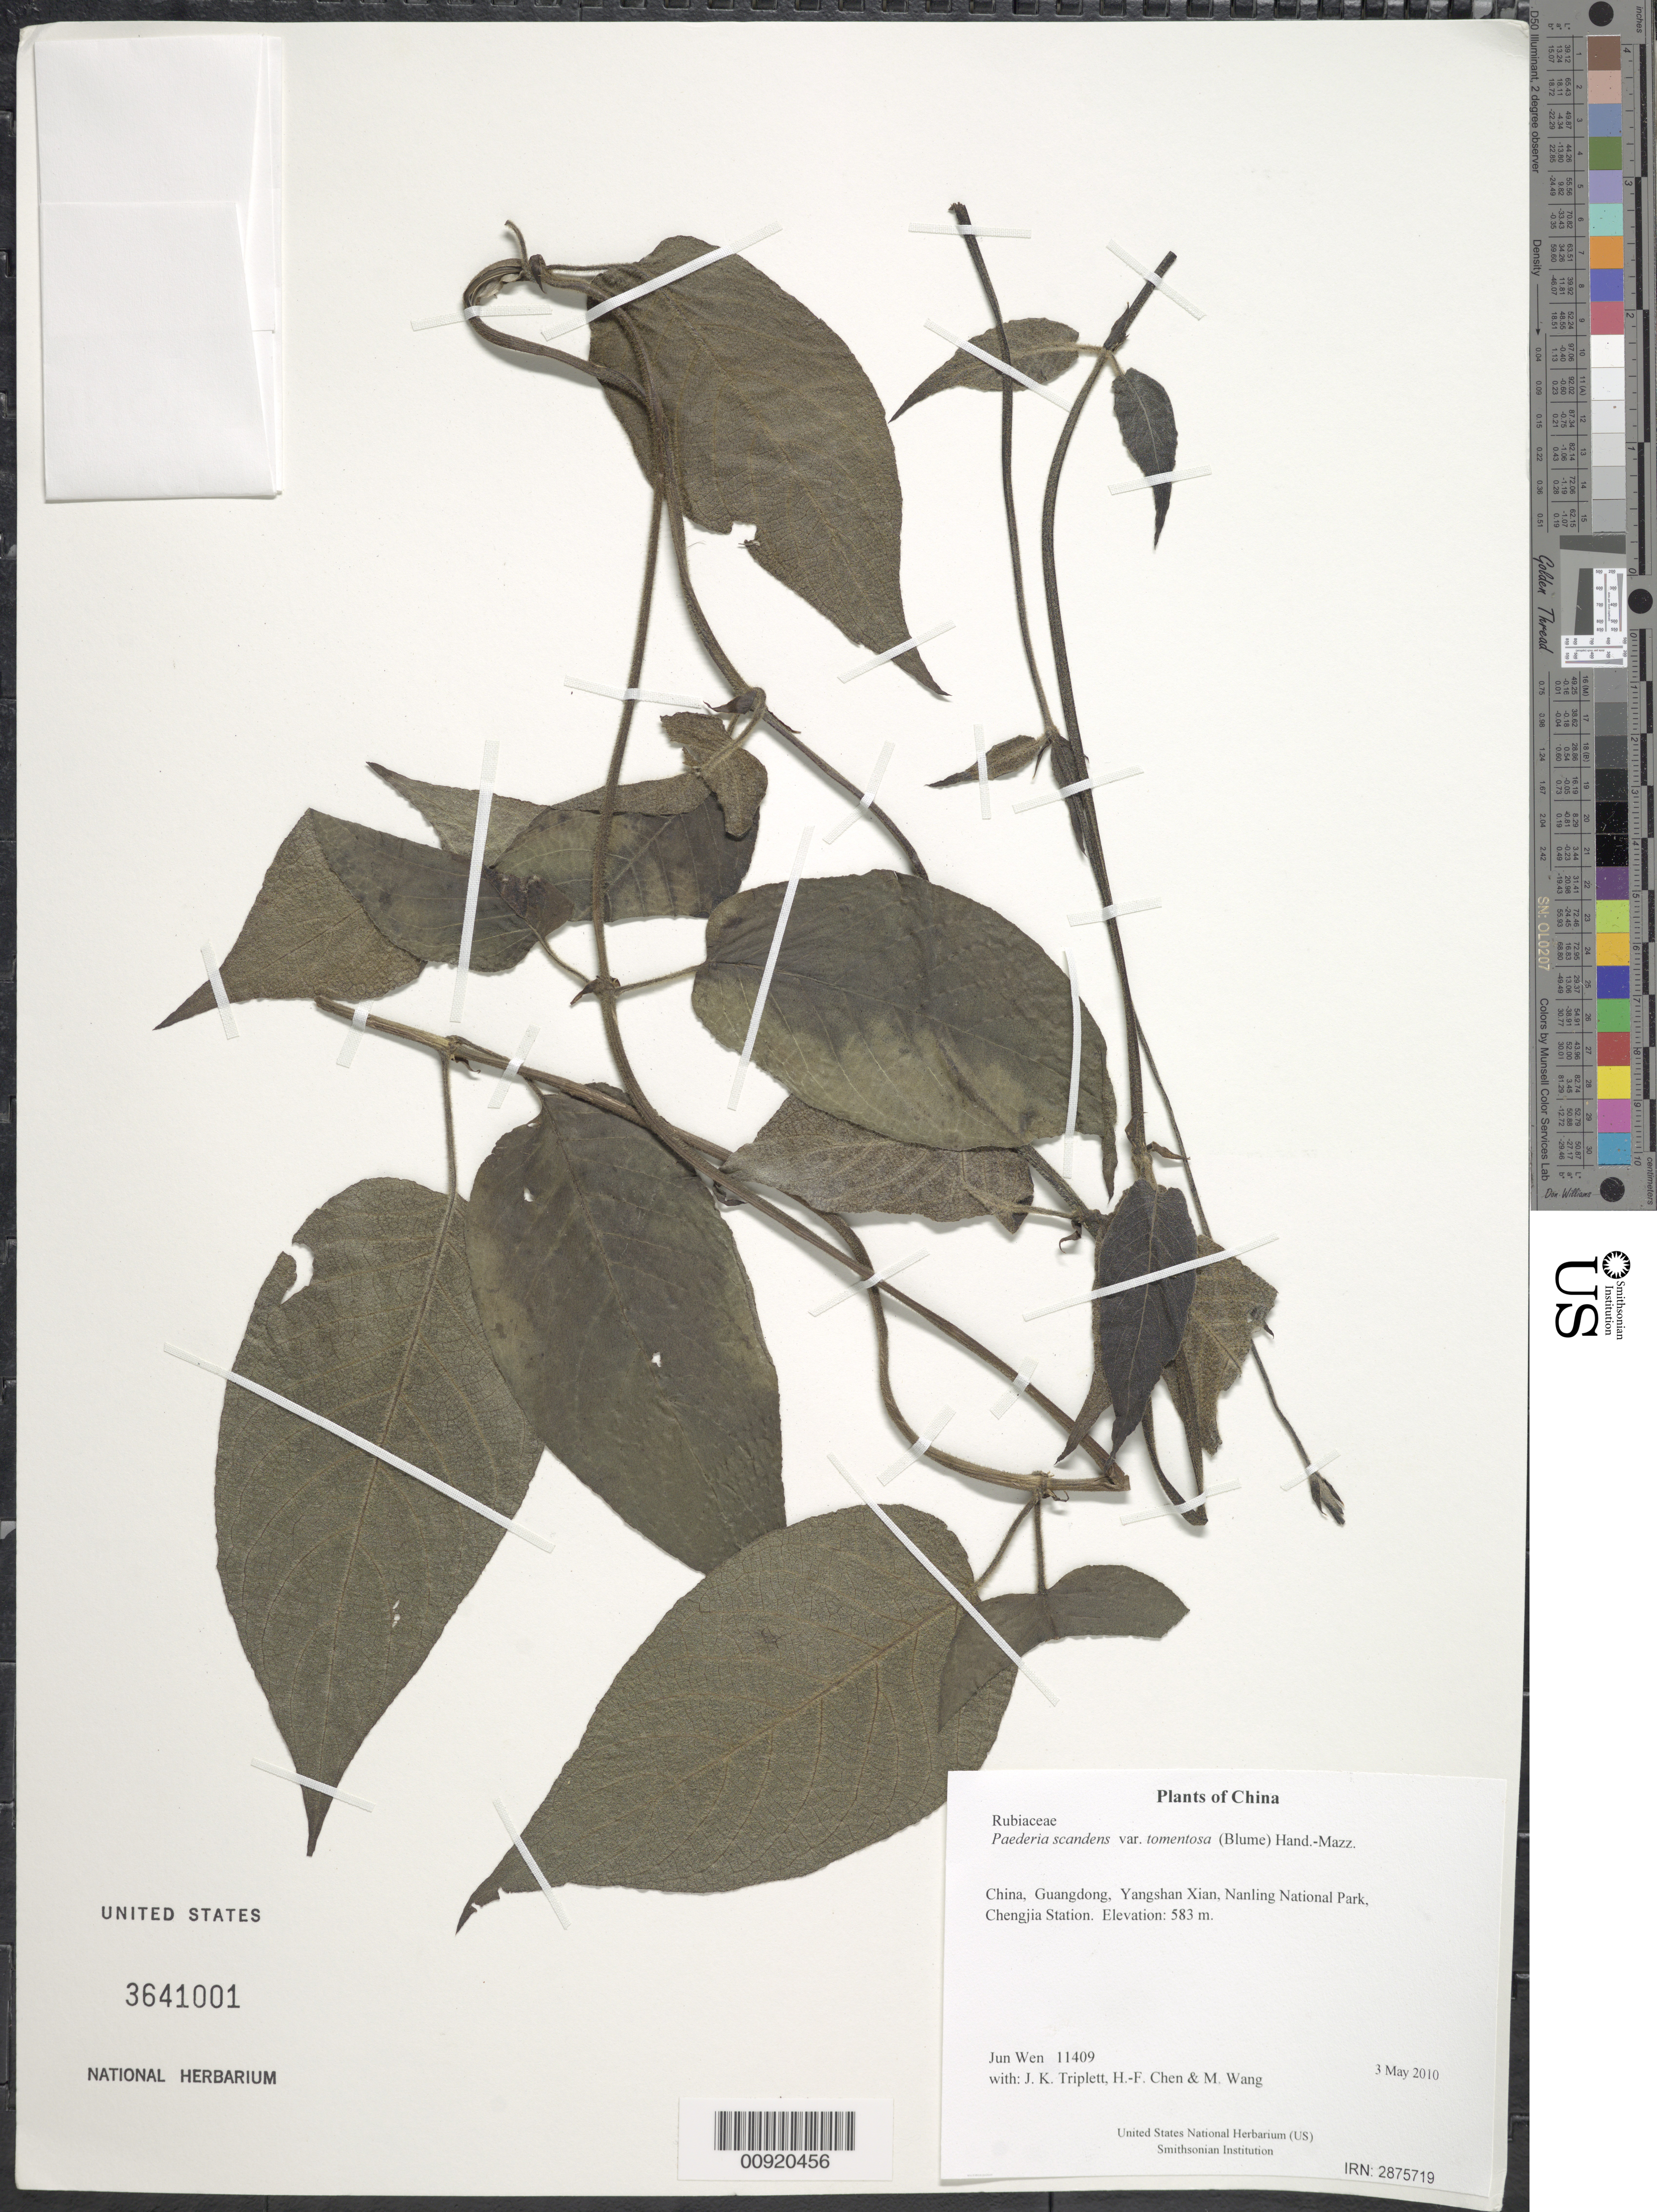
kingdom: Plantae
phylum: Tracheophyta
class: Magnoliopsida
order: Gentianales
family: Rubiaceae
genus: Paederia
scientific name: Paederia scandens var. tomentosa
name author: (Blume) Hand.-Mazz.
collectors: J. Wen, J. K. Triplett, H.-F. Chen & M. Wang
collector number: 11409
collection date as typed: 3 May 2010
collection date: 2010-05-03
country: China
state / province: Guangdong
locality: Yangshan Xian, Nanling National Park, Chengjia Station.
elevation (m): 583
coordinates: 24 45.727 N, 112 52.629 E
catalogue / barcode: US 3641001